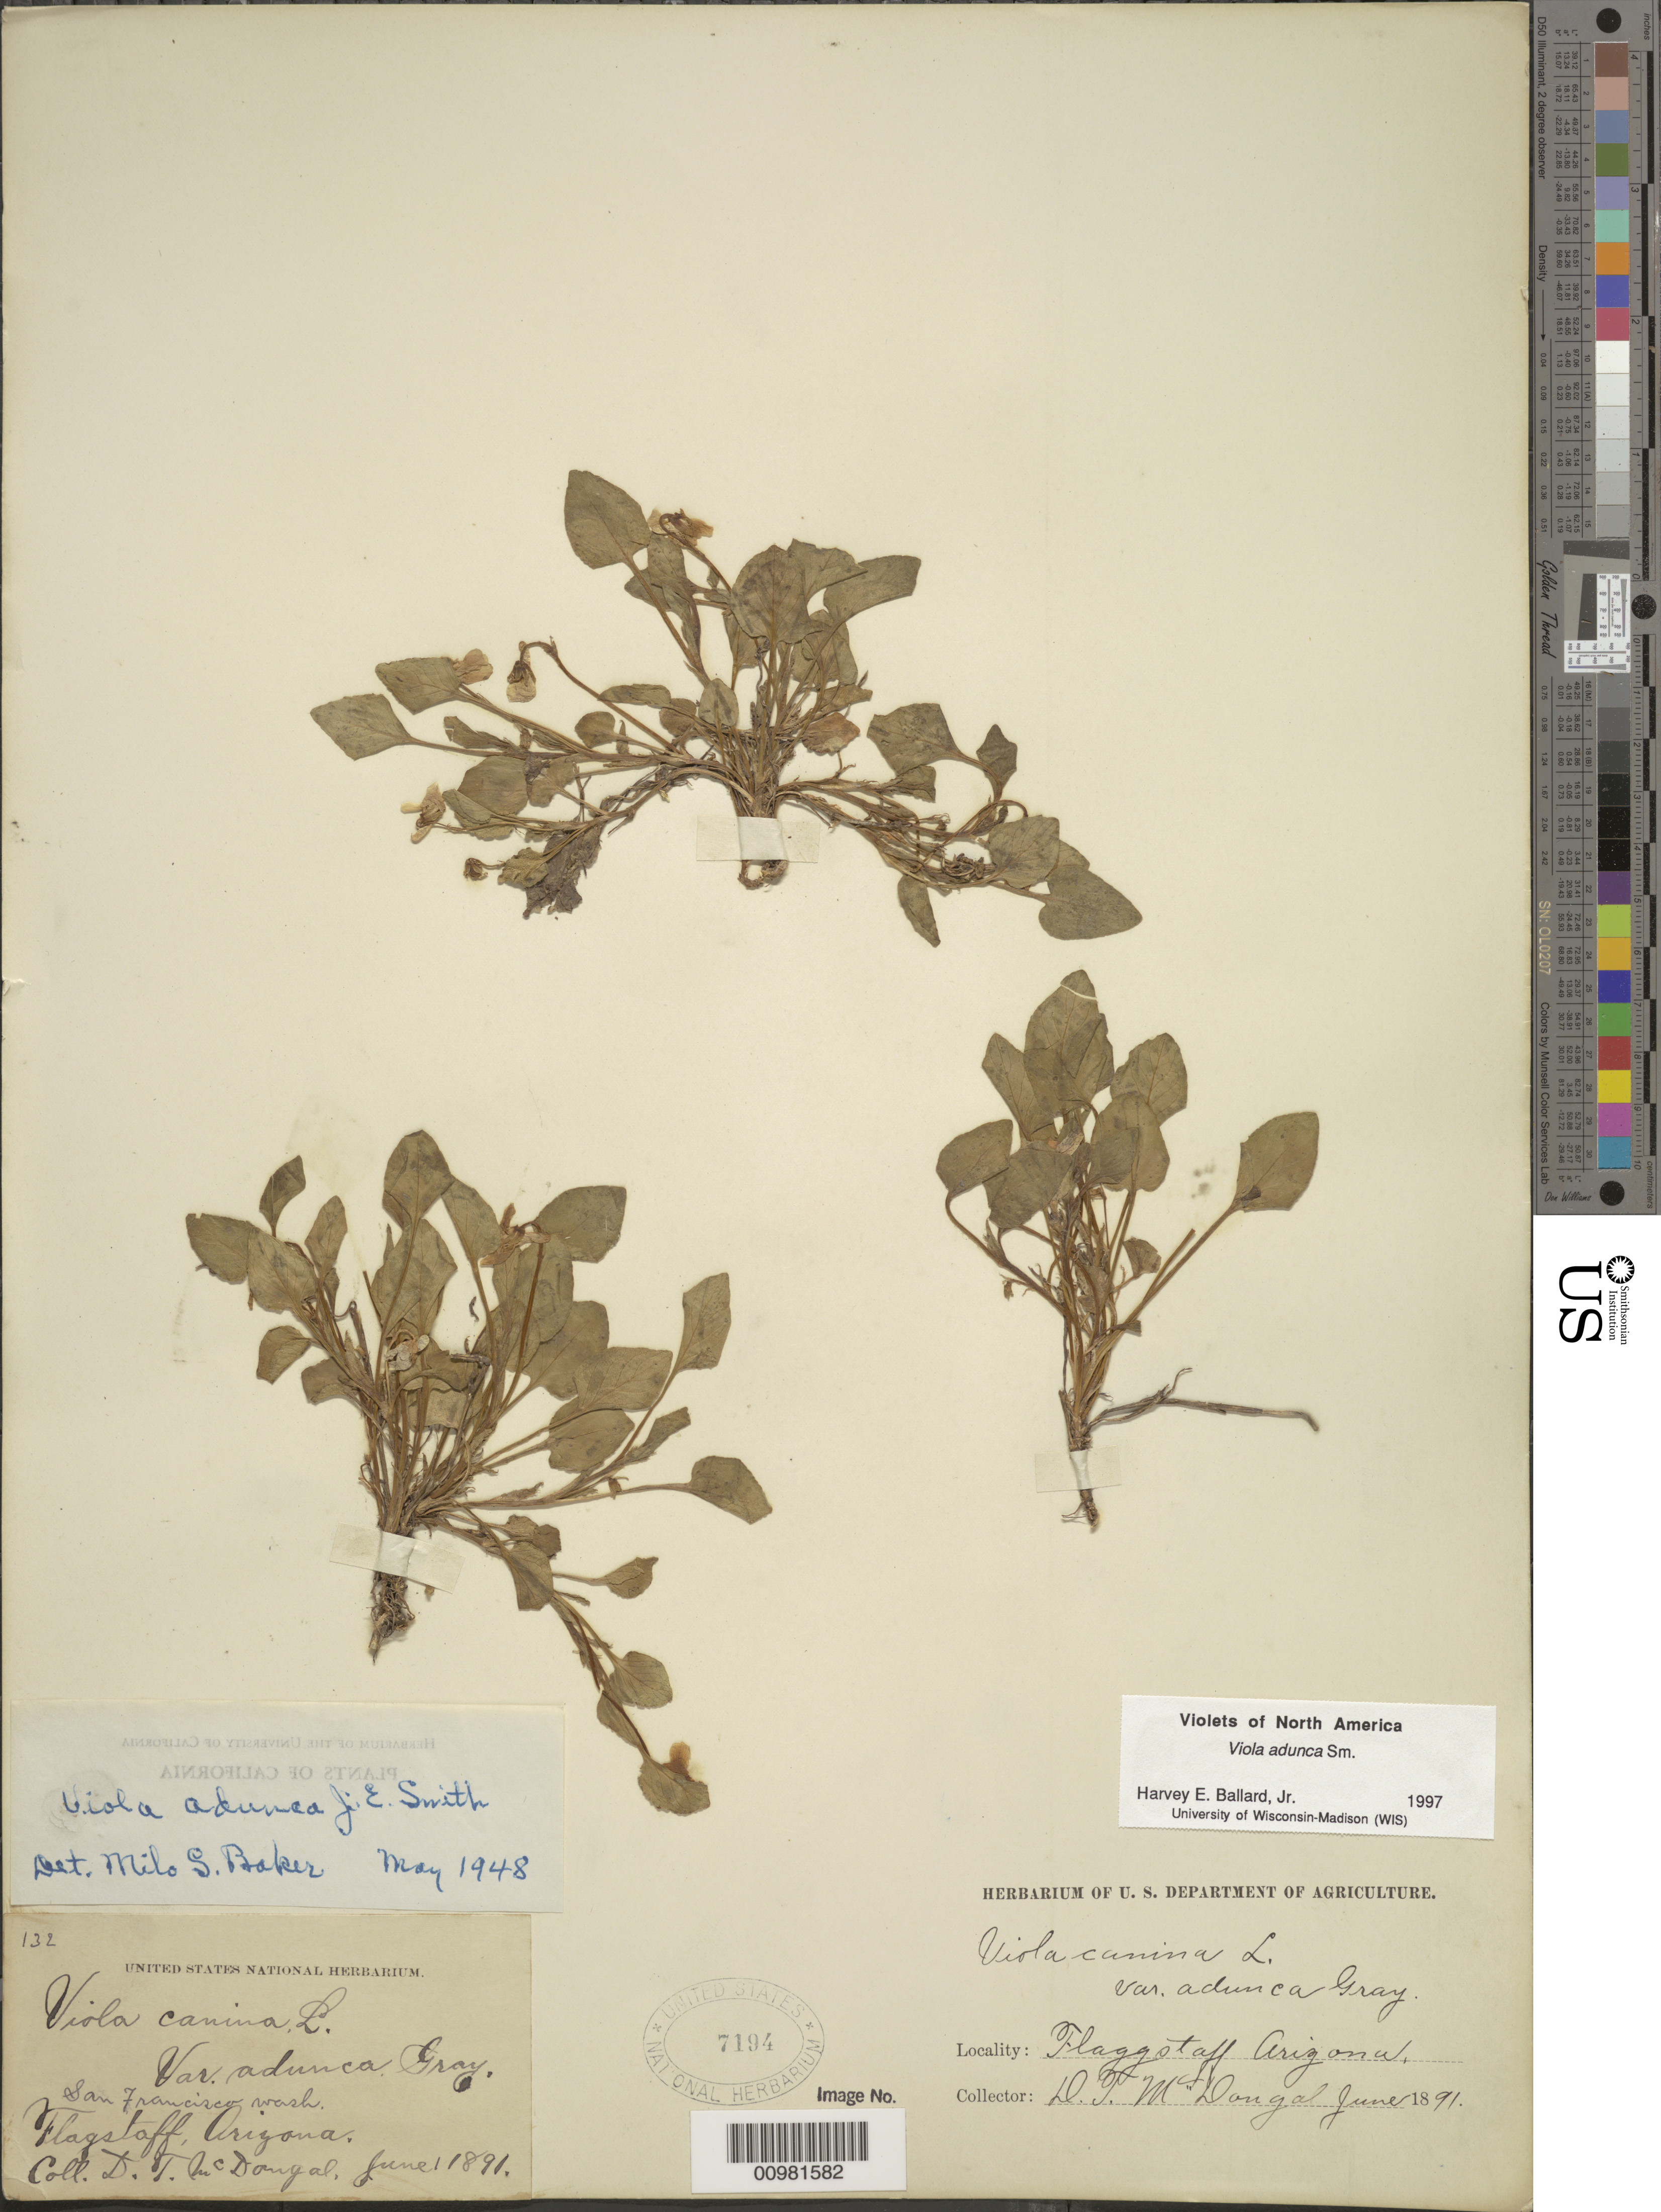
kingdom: Plantae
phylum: Tracheophyta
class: Magnoliopsida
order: Malpighiales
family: Violaceae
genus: Viola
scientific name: Viola adunca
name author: Sm.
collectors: D. T. MacDougal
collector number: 132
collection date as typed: Jun 1891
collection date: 1891-06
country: United States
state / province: Arizona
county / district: Coconino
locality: Flagstaff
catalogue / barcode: US 7194